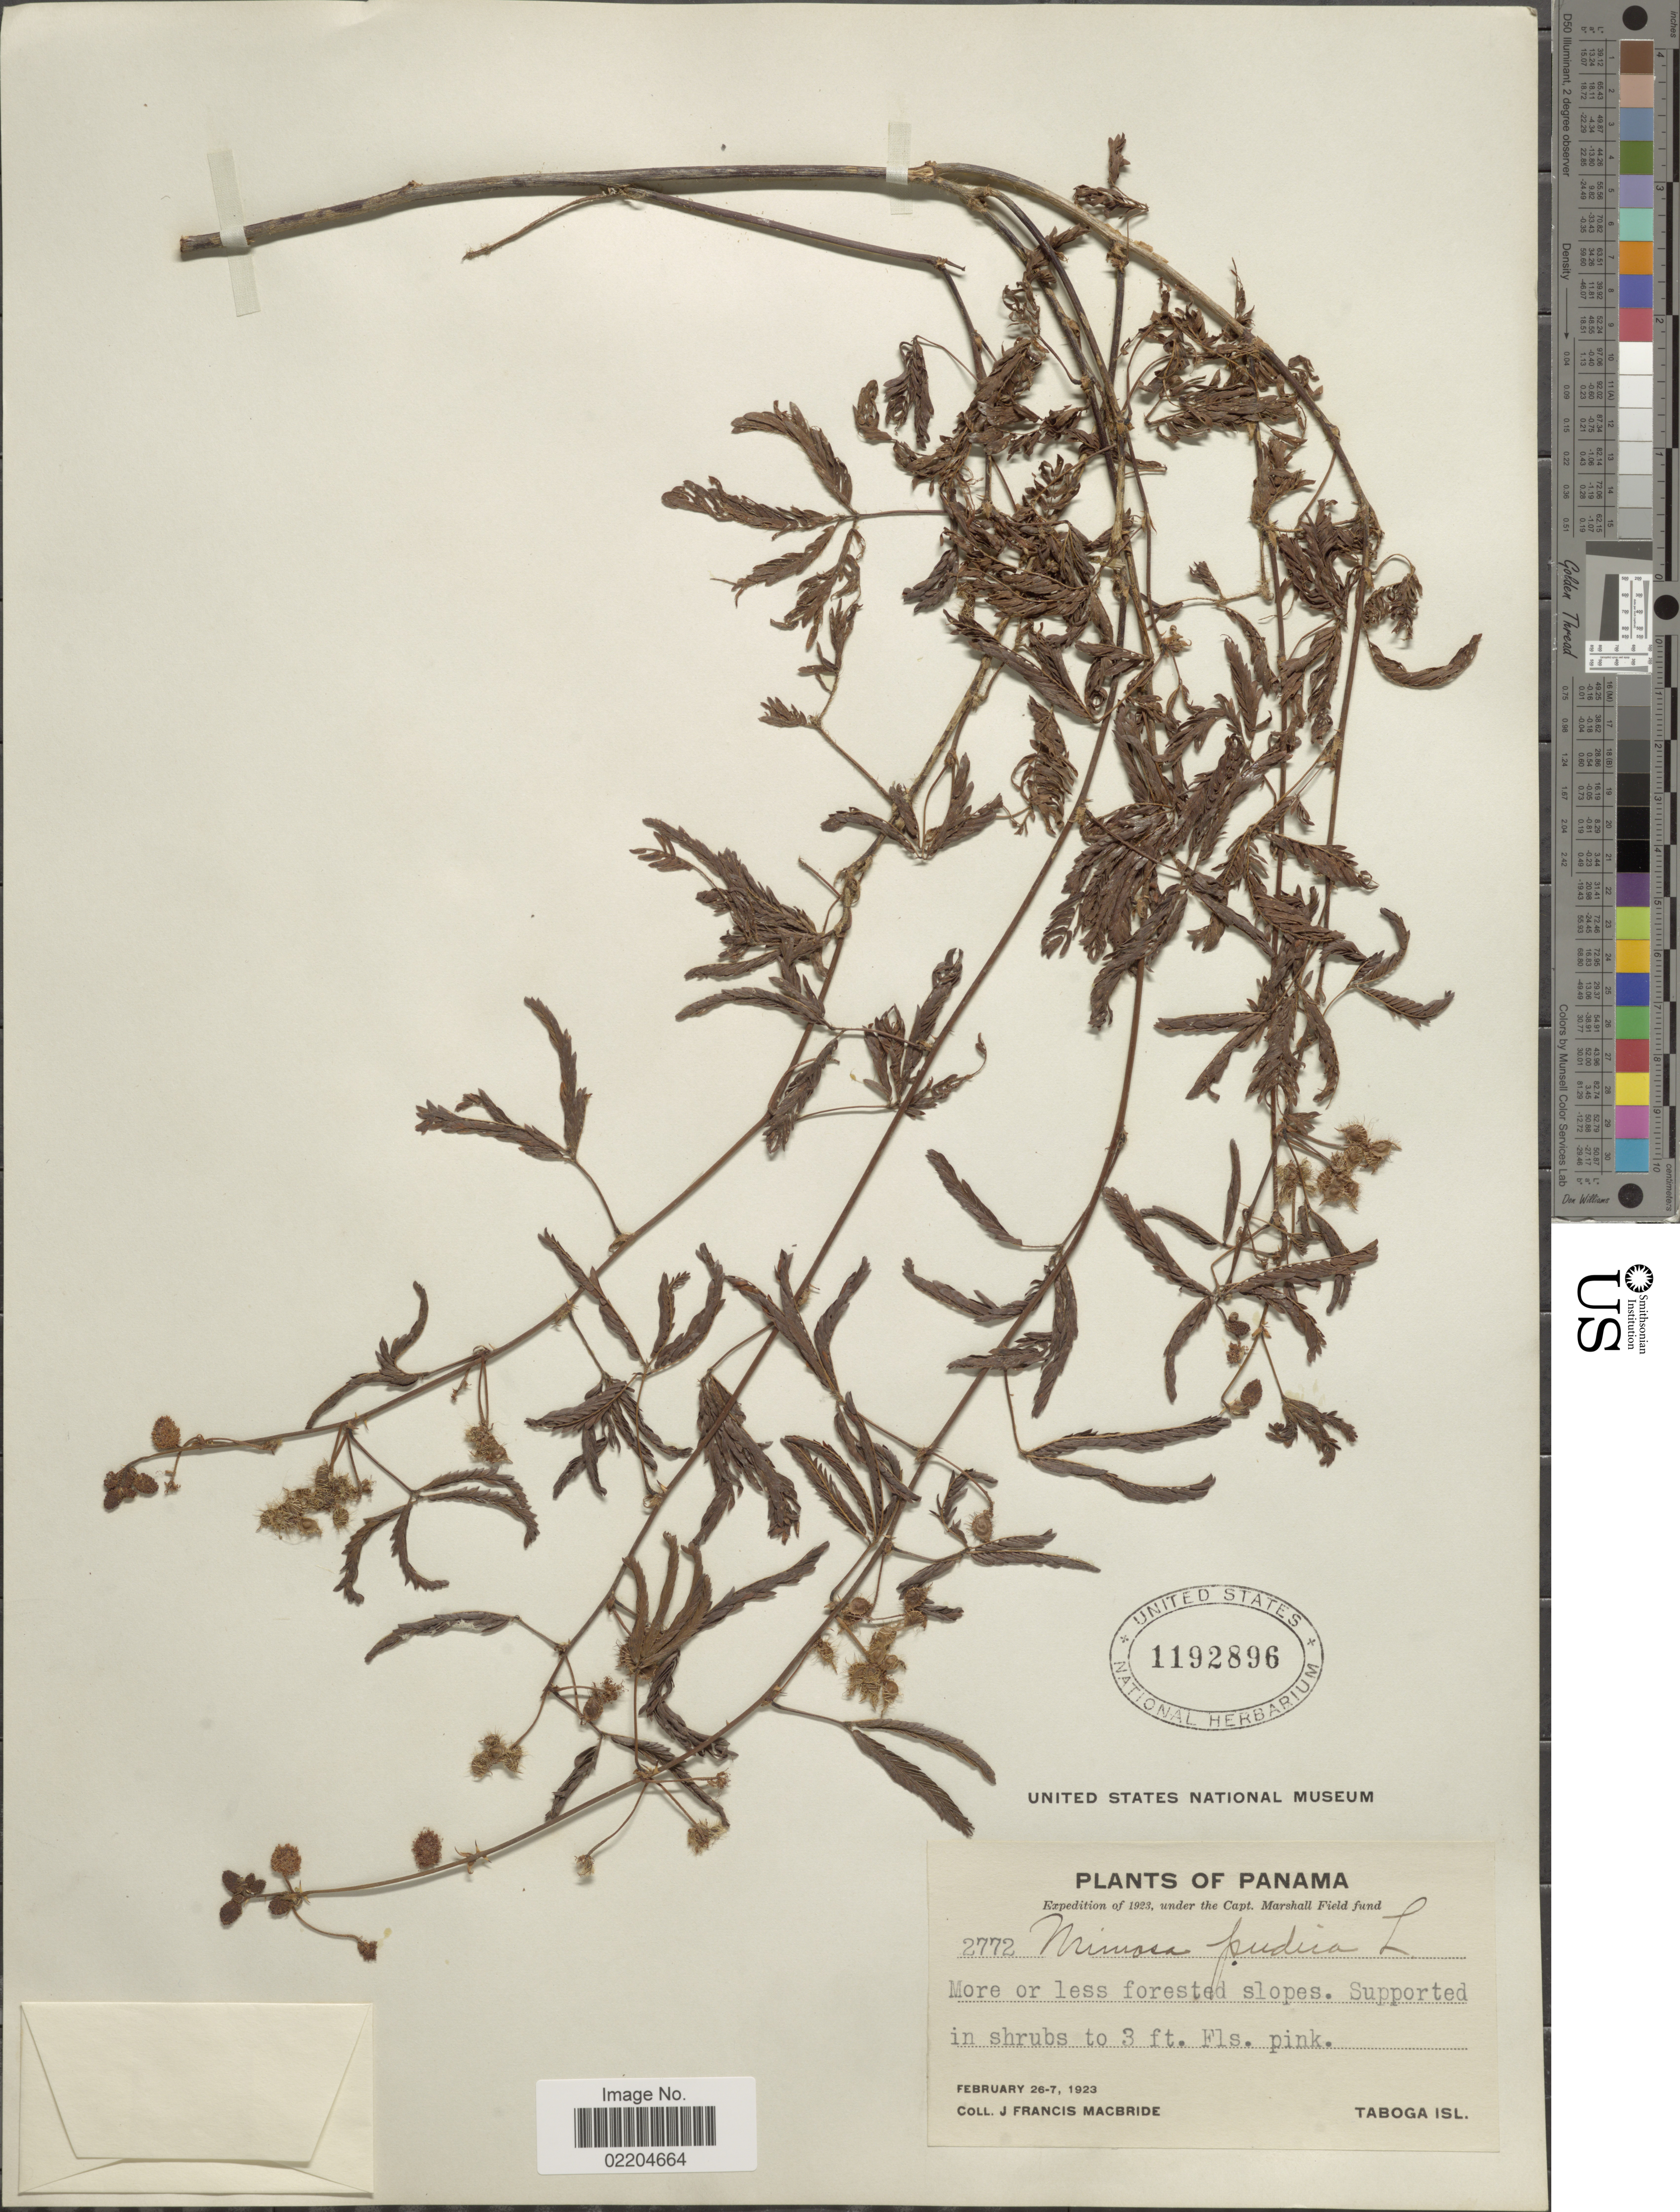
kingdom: Plantae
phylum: Tracheophyta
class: Magnoliopsida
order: Fabales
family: Fabaceae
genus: Mimosa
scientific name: Mimosa pudica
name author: L.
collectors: J. F. Macbride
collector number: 2772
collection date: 1923-02-07/1923-02-26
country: Panama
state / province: Panamá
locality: Panama. Taboga Isl.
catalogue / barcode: US 1192896